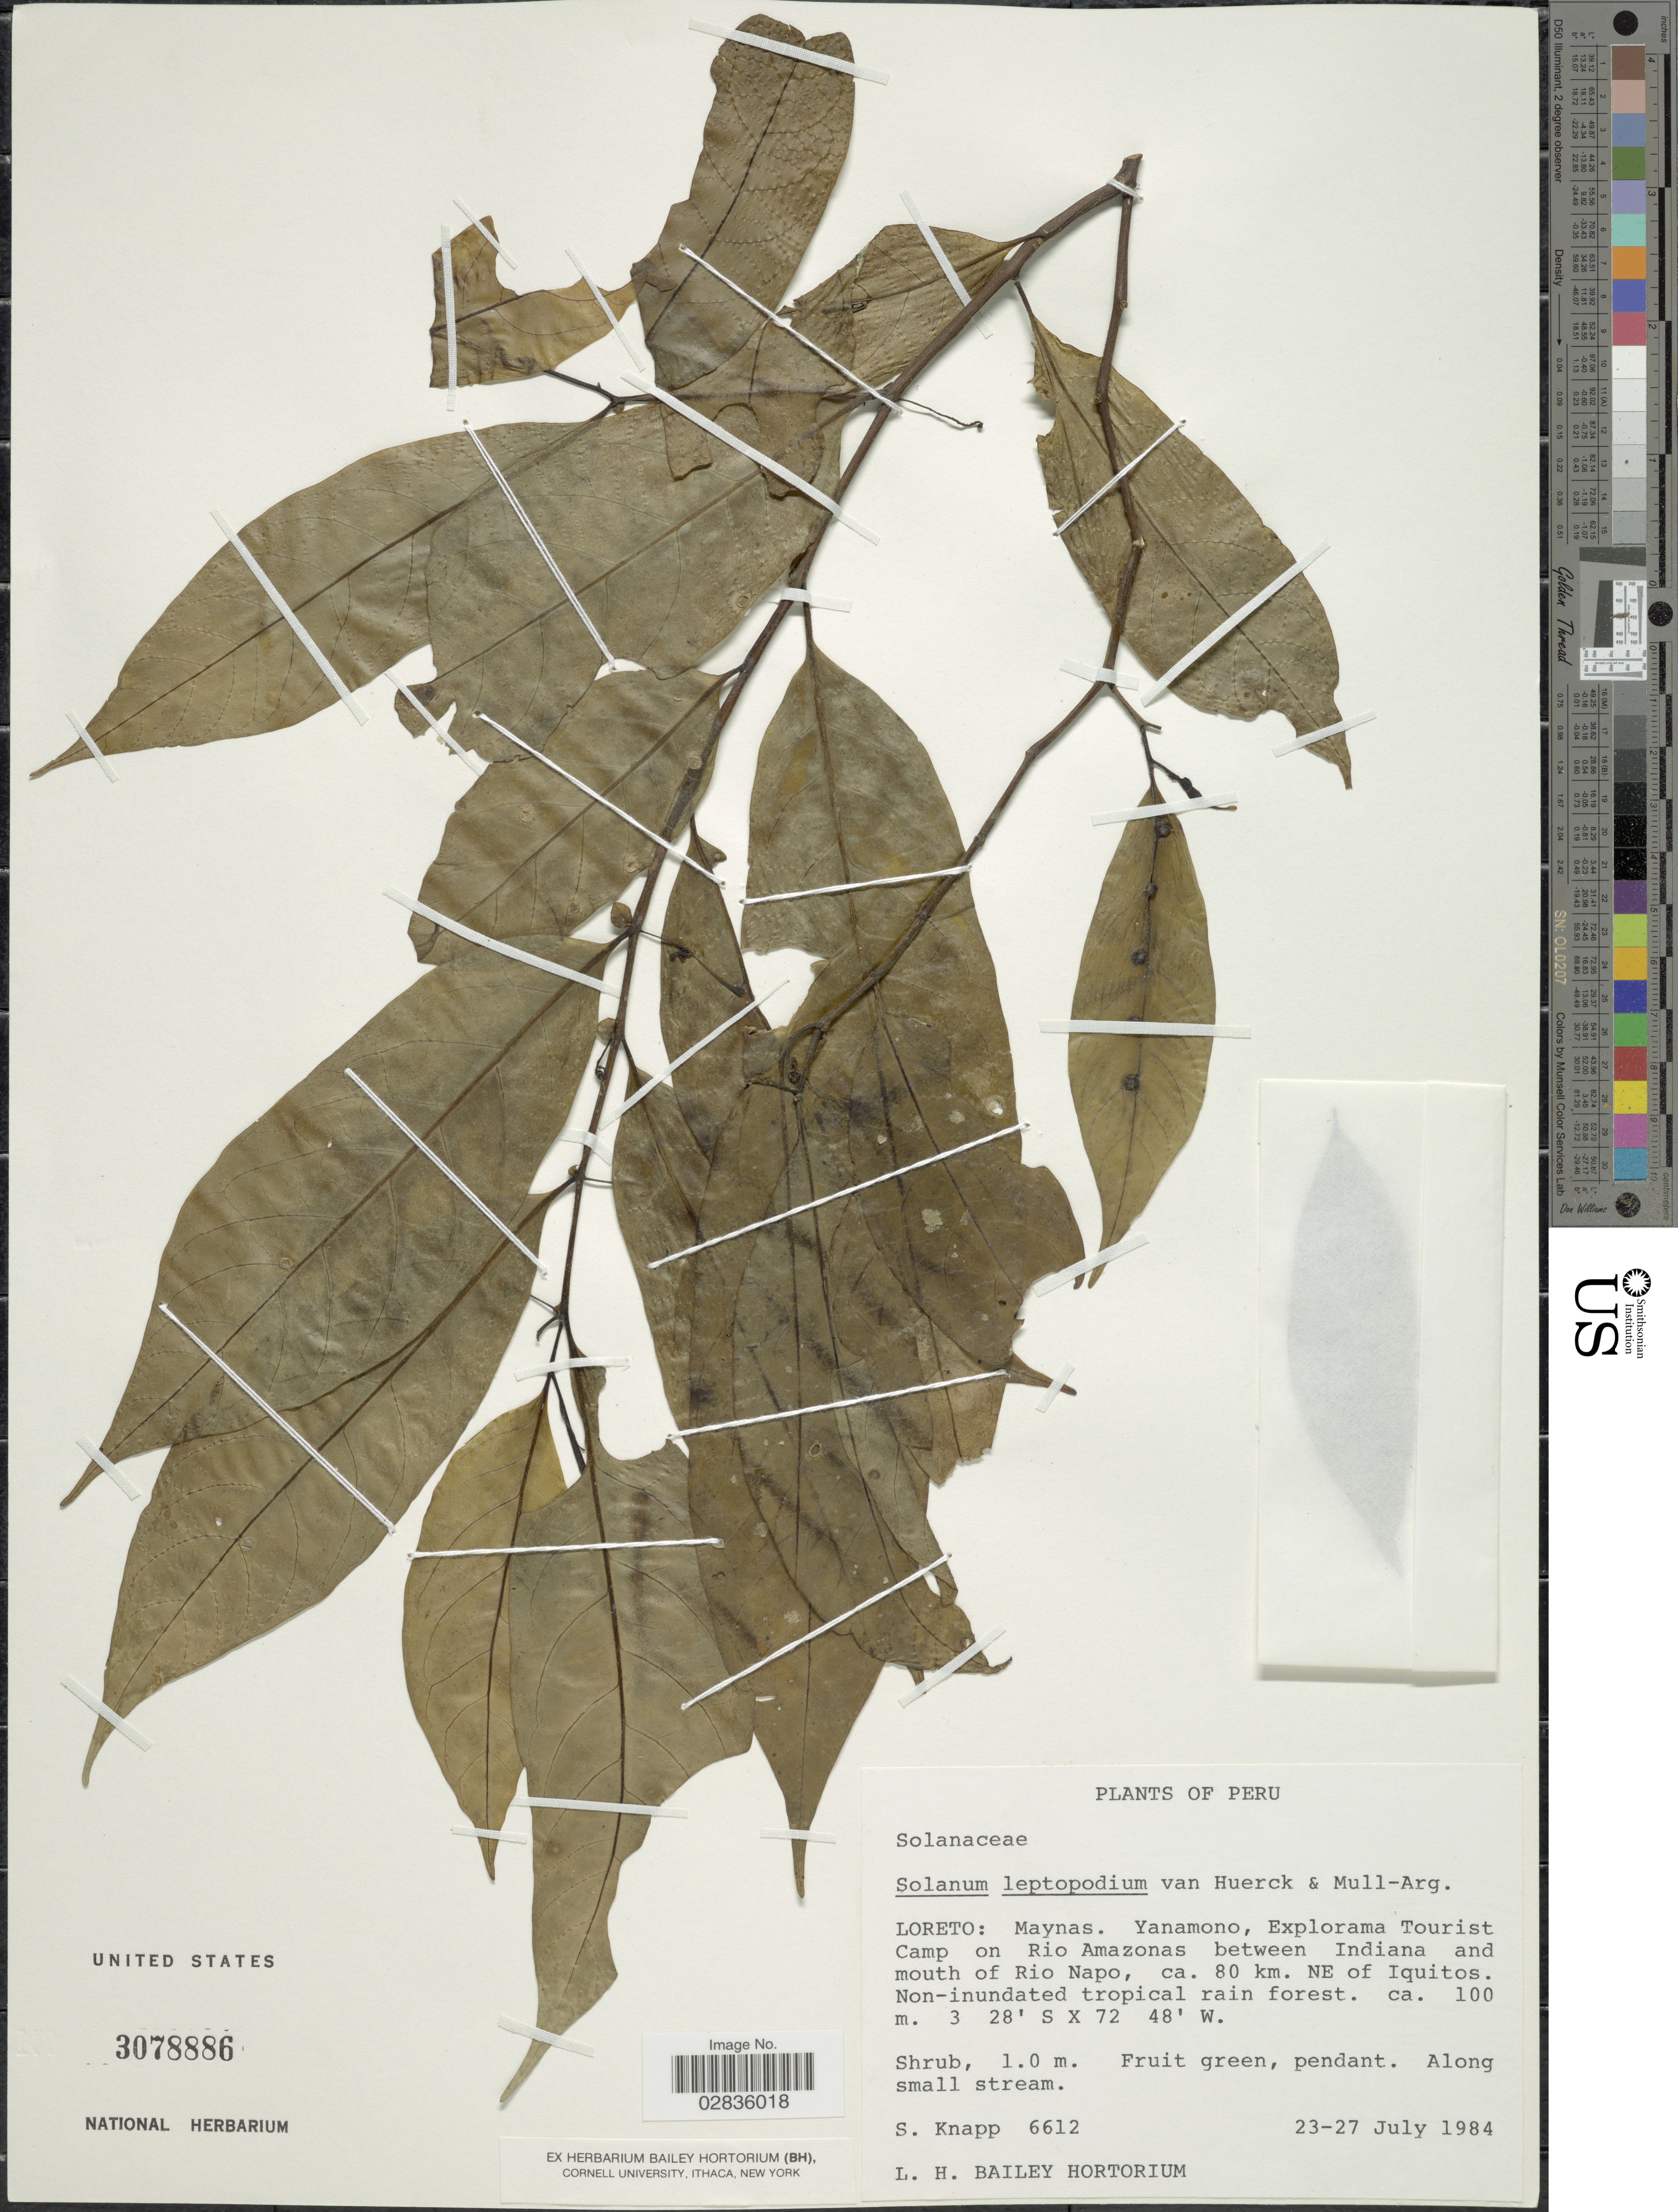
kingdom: Plantae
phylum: Tracheophyta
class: Magnoliopsida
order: Solanales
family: Solanaceae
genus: Solanum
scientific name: Solanum leptopodum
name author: Van Heurck & Müll. Arg.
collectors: S. Knapp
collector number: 6612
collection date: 1984-07-23/1984-07-27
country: Peru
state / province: Loreto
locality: Maynas. Yanamono, Explorama Tourist Camp on Rio Amazonas between Indiana and mouth of Rio Napo, ca. 80 km. NE of Iquitos.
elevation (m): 100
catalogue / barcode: US 3078886